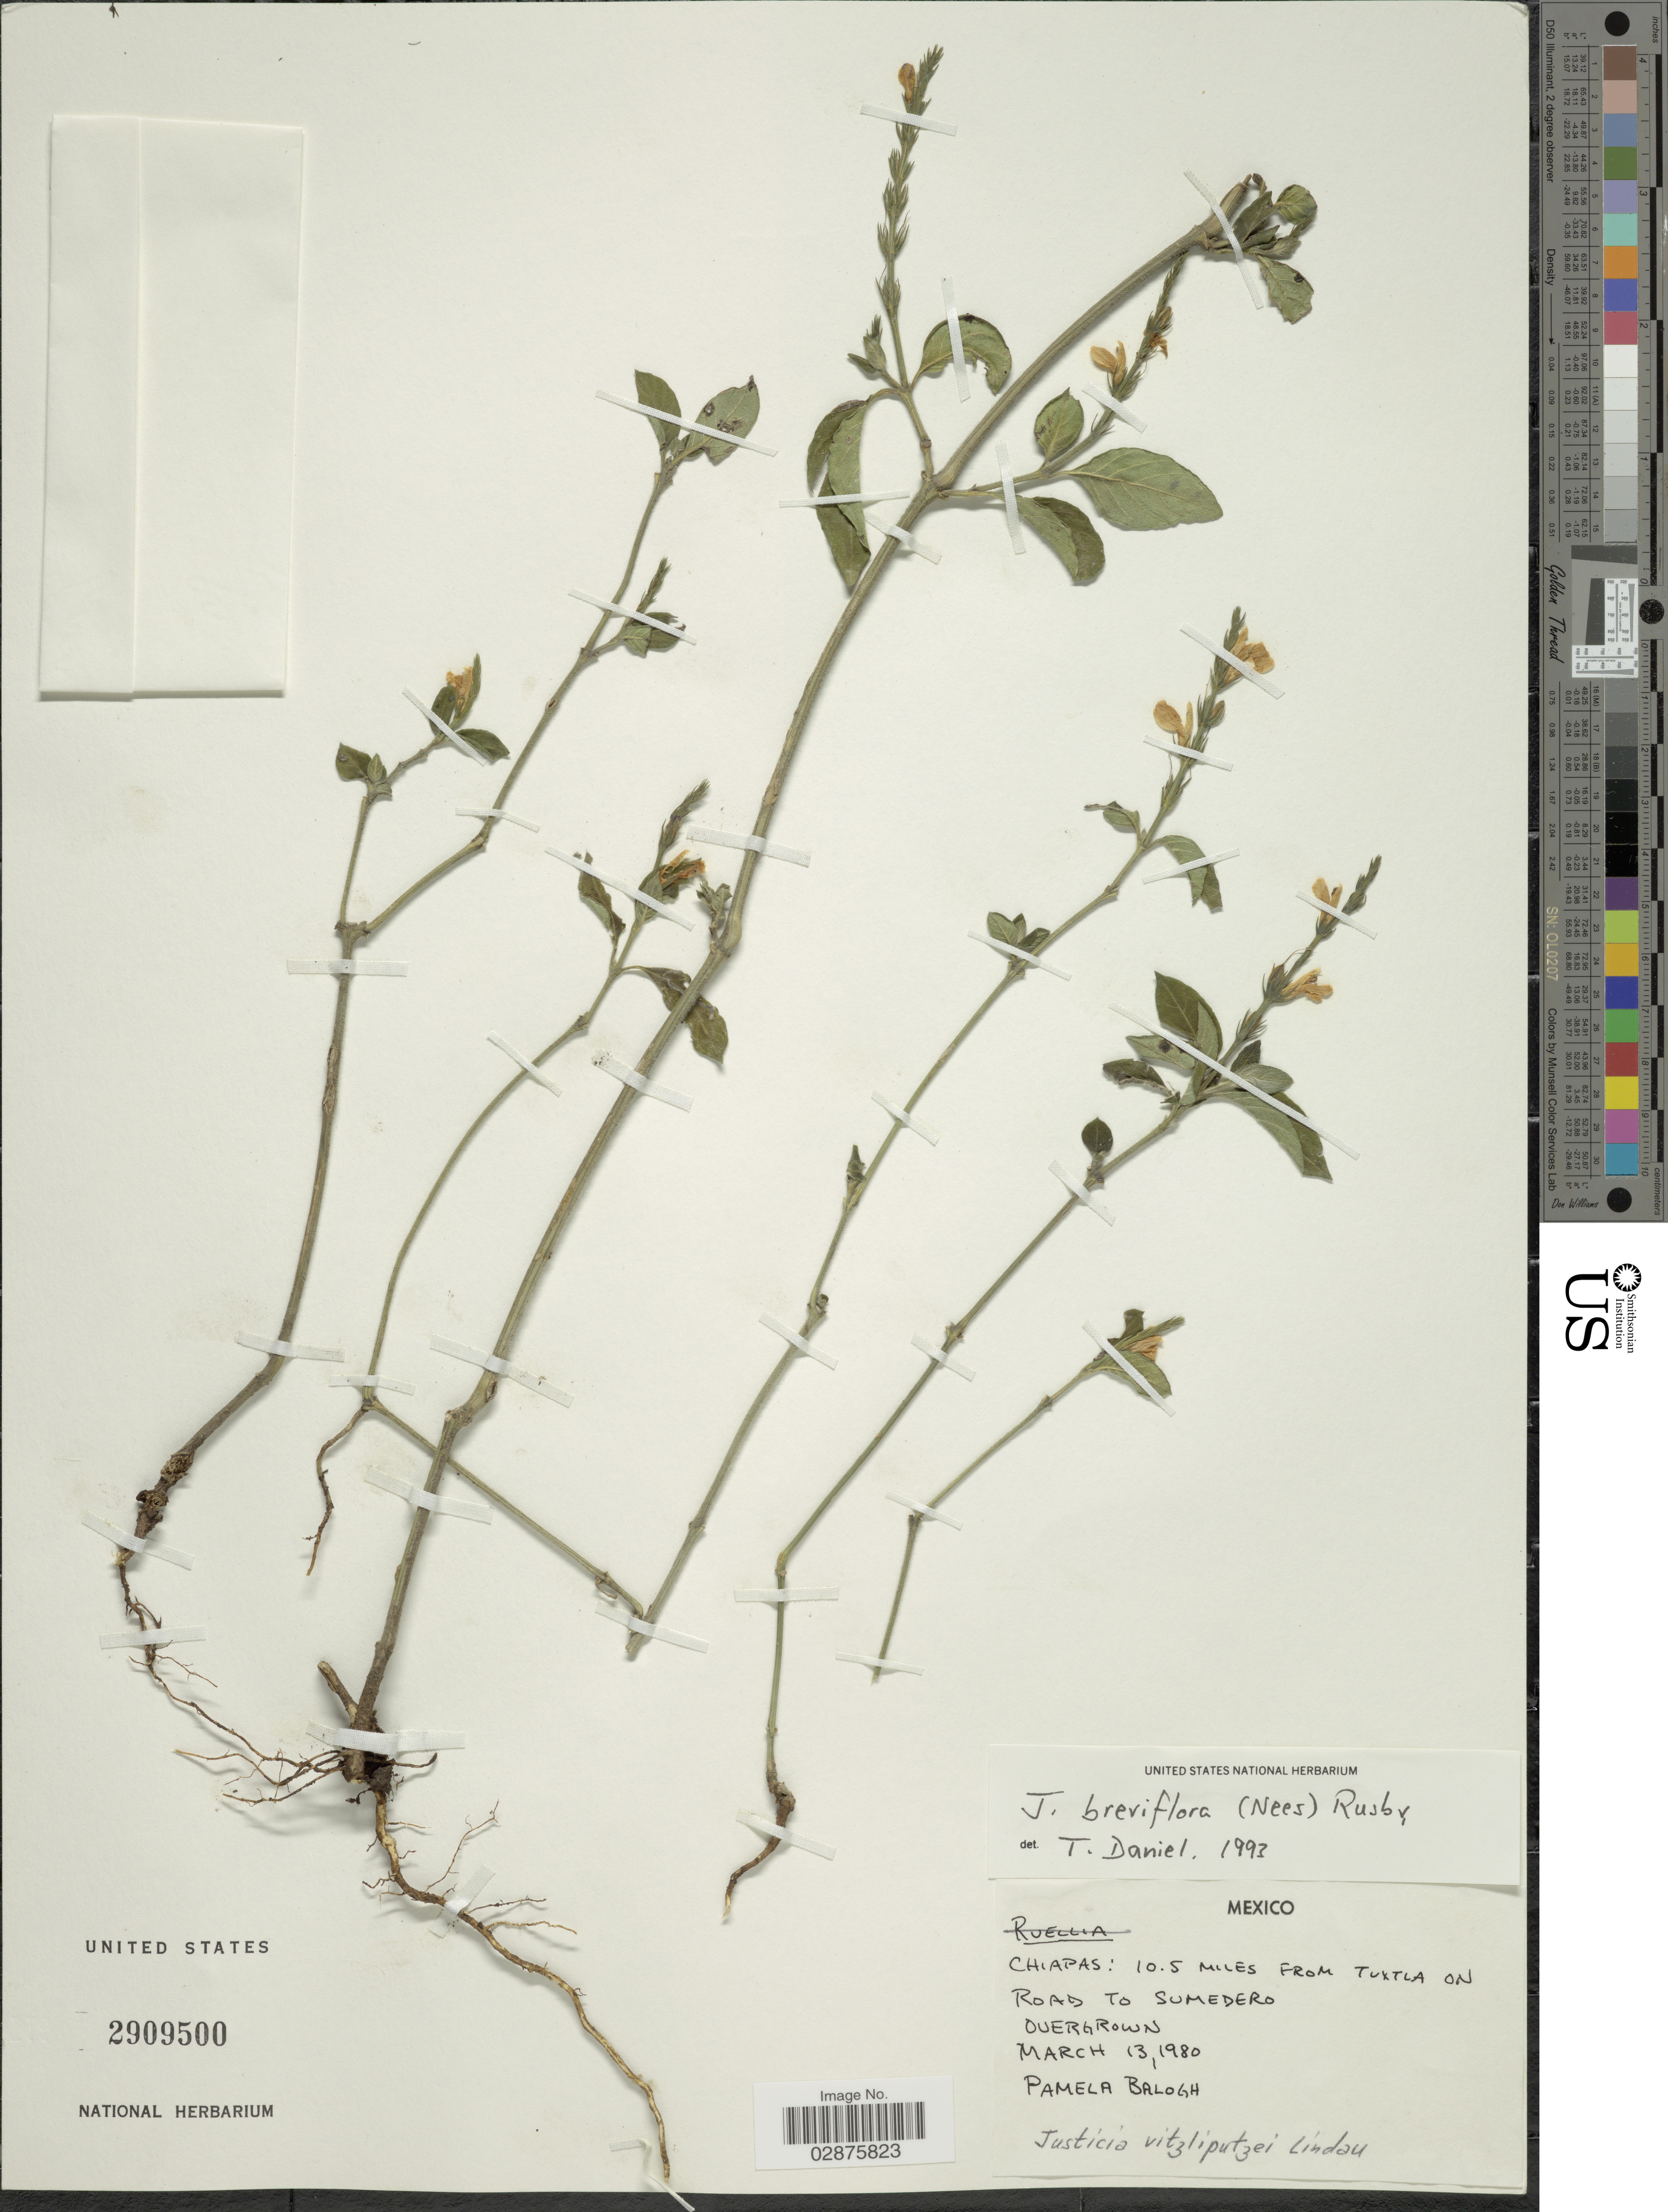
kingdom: Plantae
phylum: Tracheophyta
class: Magnoliopsida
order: Lamiales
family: Acanthaceae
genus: Justicia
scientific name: Justicia breviflora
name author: (Nees) Rusby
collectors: P. Burns-Balogh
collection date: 1980-03-13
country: Mexico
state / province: Chiapas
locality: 10.5 Miles From Tuxtla on Road to Sumedero.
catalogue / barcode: US 2909500